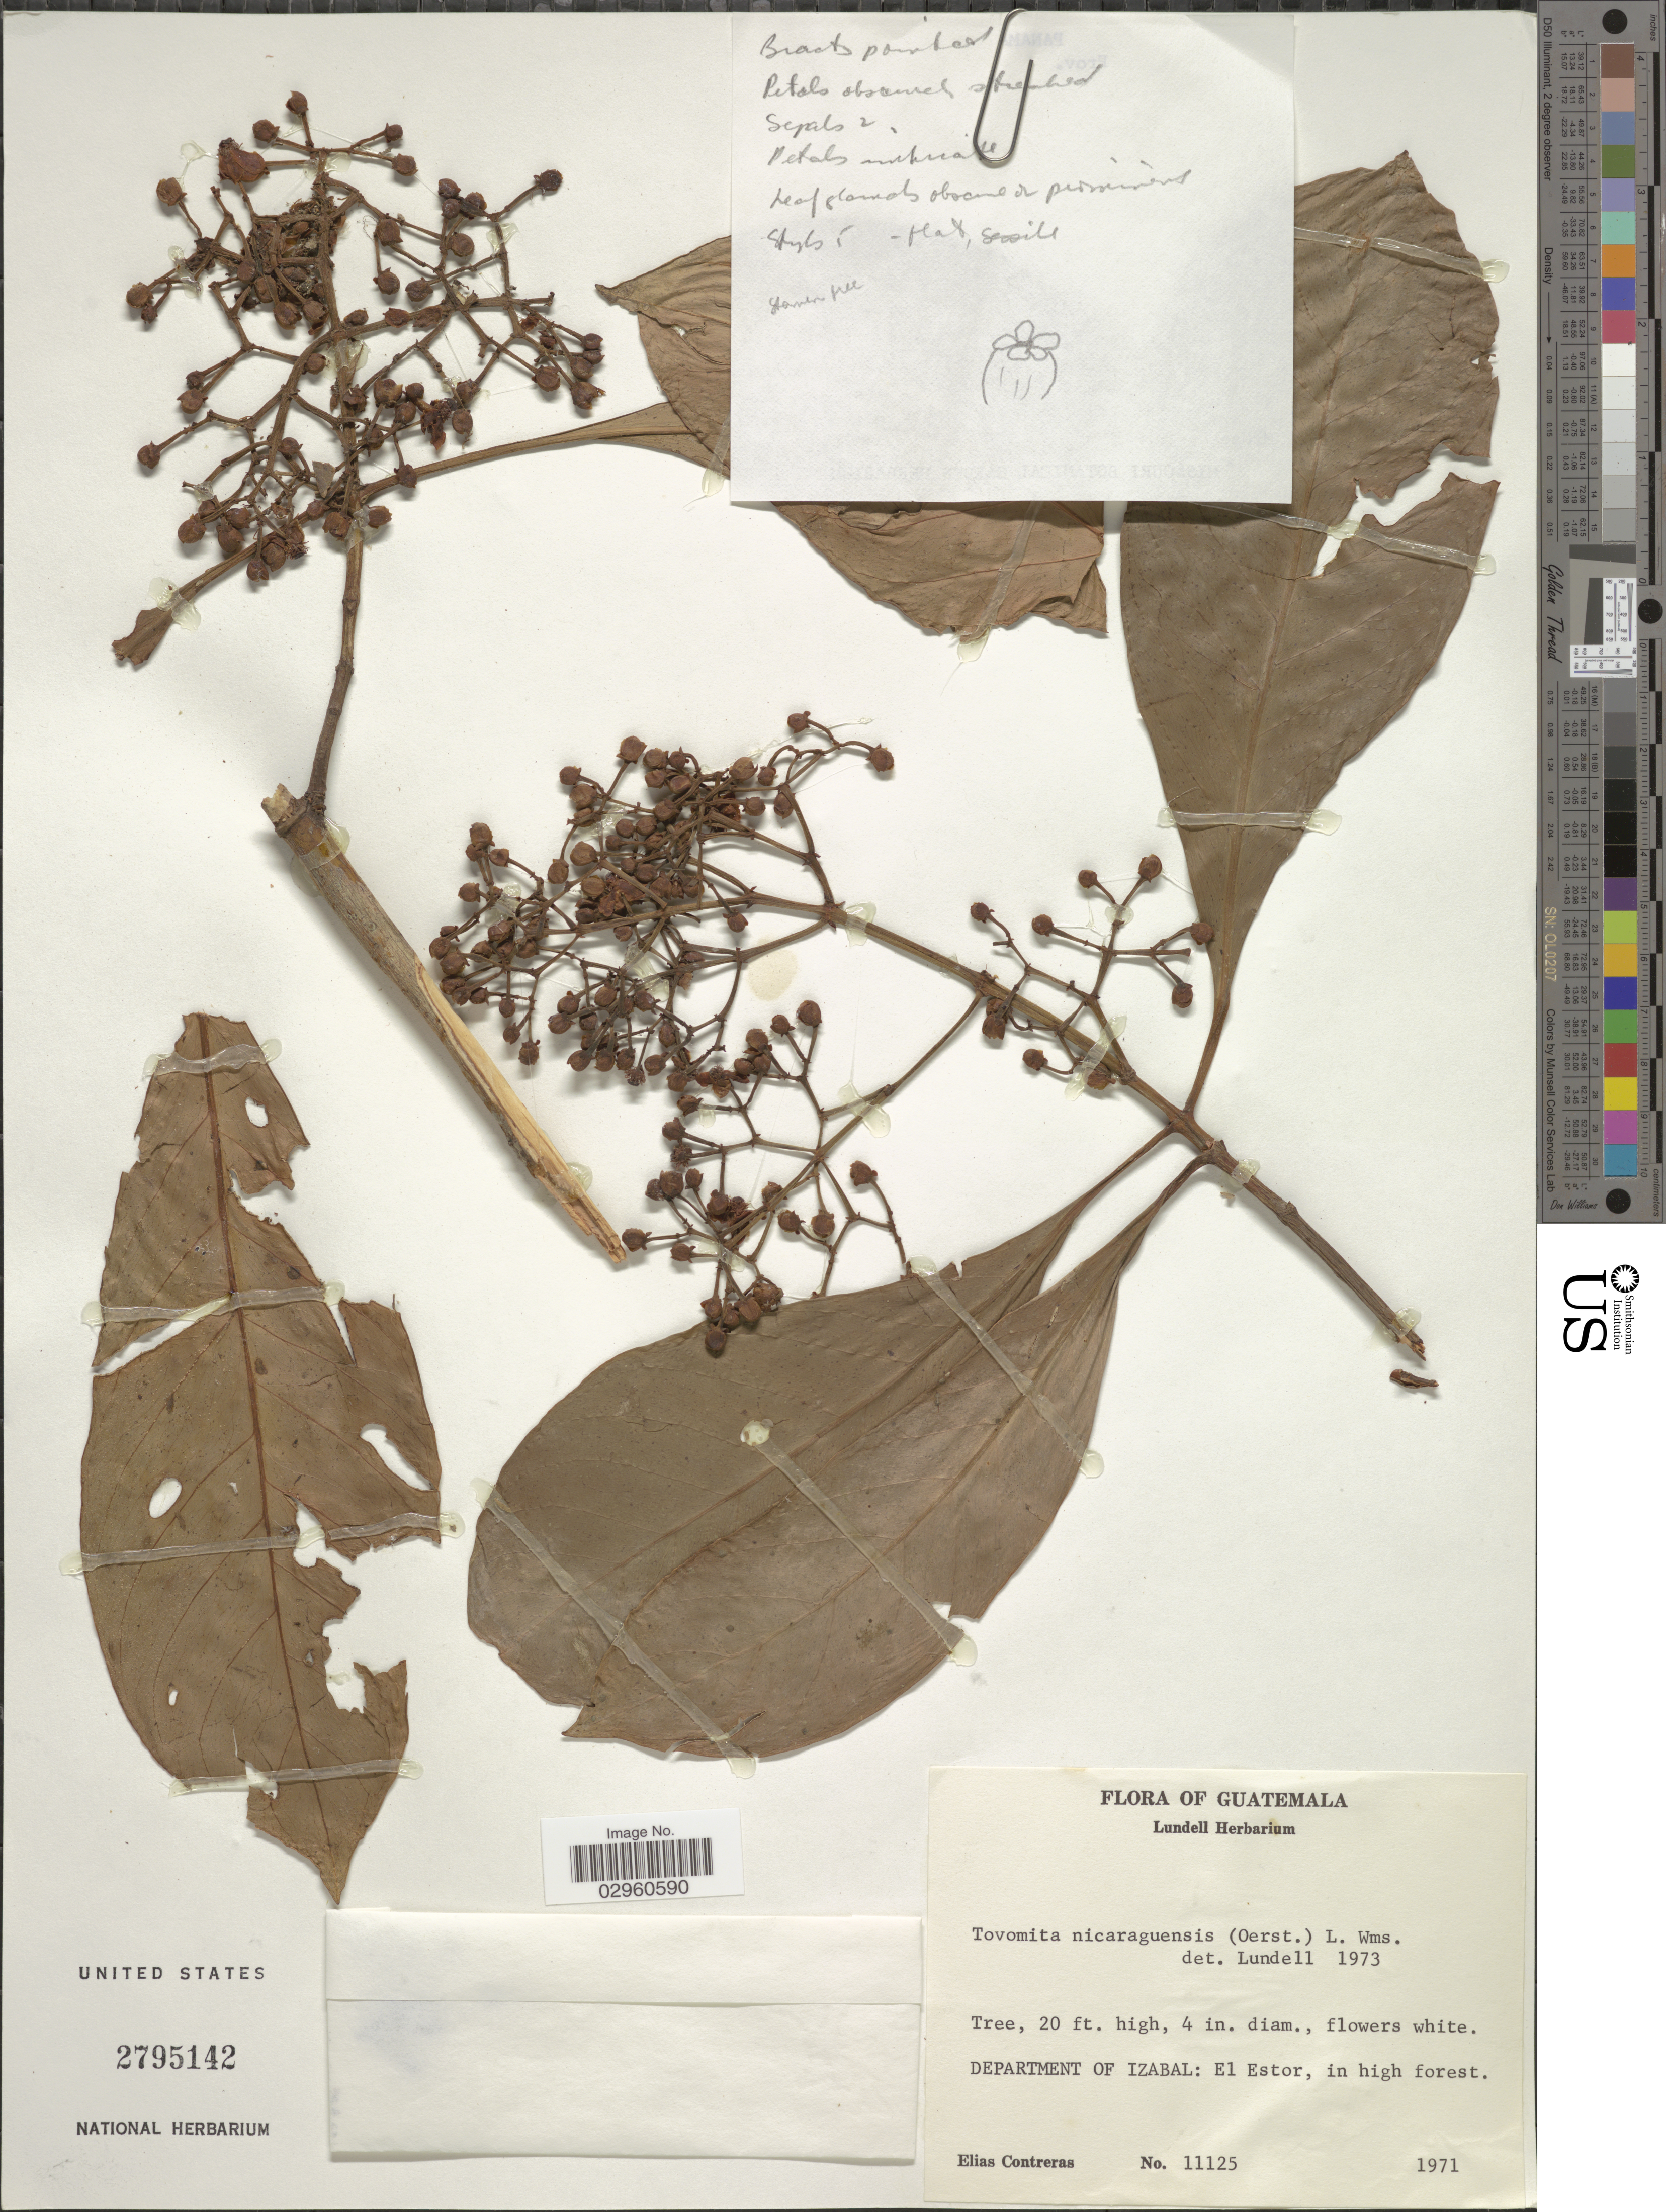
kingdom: Plantae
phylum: Tracheophyta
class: Magnoliopsida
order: Malpighiales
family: Clusiaceae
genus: Chrysochlamys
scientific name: Chrysochlamys nicaraguensis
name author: (Oerst. et al.) Hemsl.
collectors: E. Contreras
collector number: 11125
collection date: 1971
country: Guatemala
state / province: Izabal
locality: Department of Izabal: El Estor, in high forest.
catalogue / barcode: US 2795142